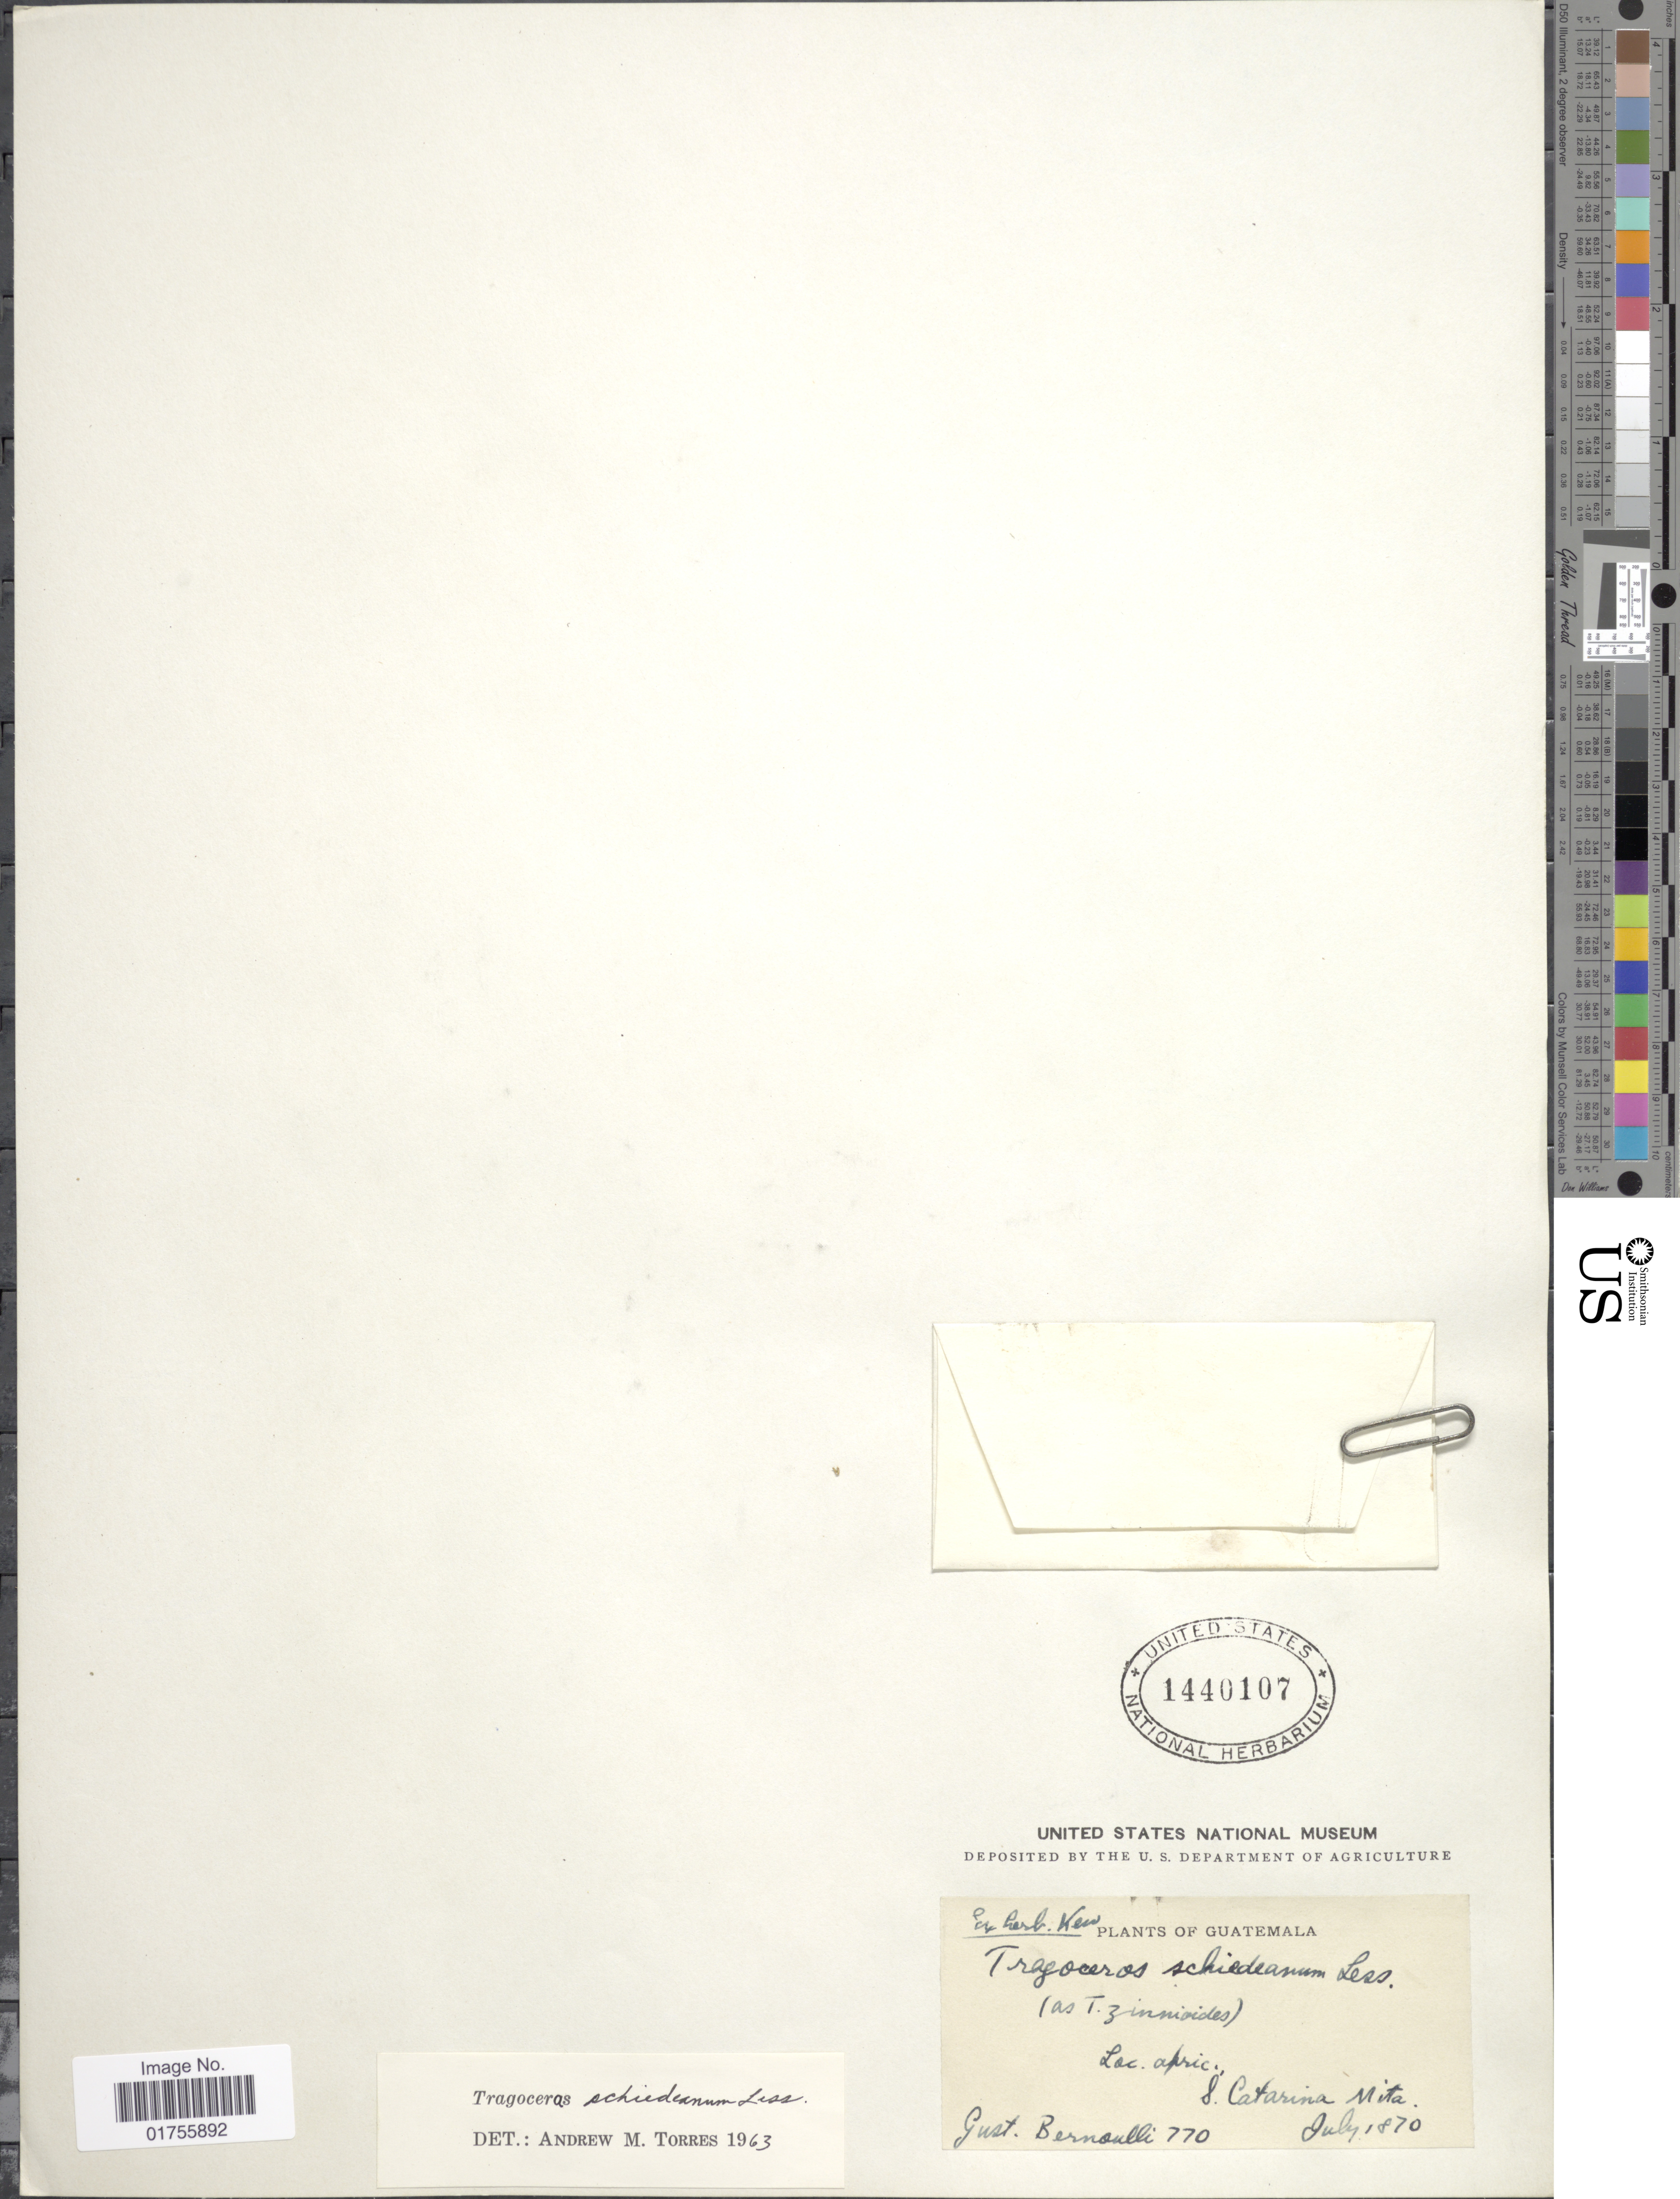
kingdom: Plantae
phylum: Tracheophyta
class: Magnoliopsida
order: Asterales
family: Asteraceae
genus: Tragoceros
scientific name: Tragoceros schiedeanum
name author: Less.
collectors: K. G. Bernoulli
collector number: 770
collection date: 1870-07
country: Guatemala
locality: S. Catarina Mita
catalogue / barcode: US 1440107